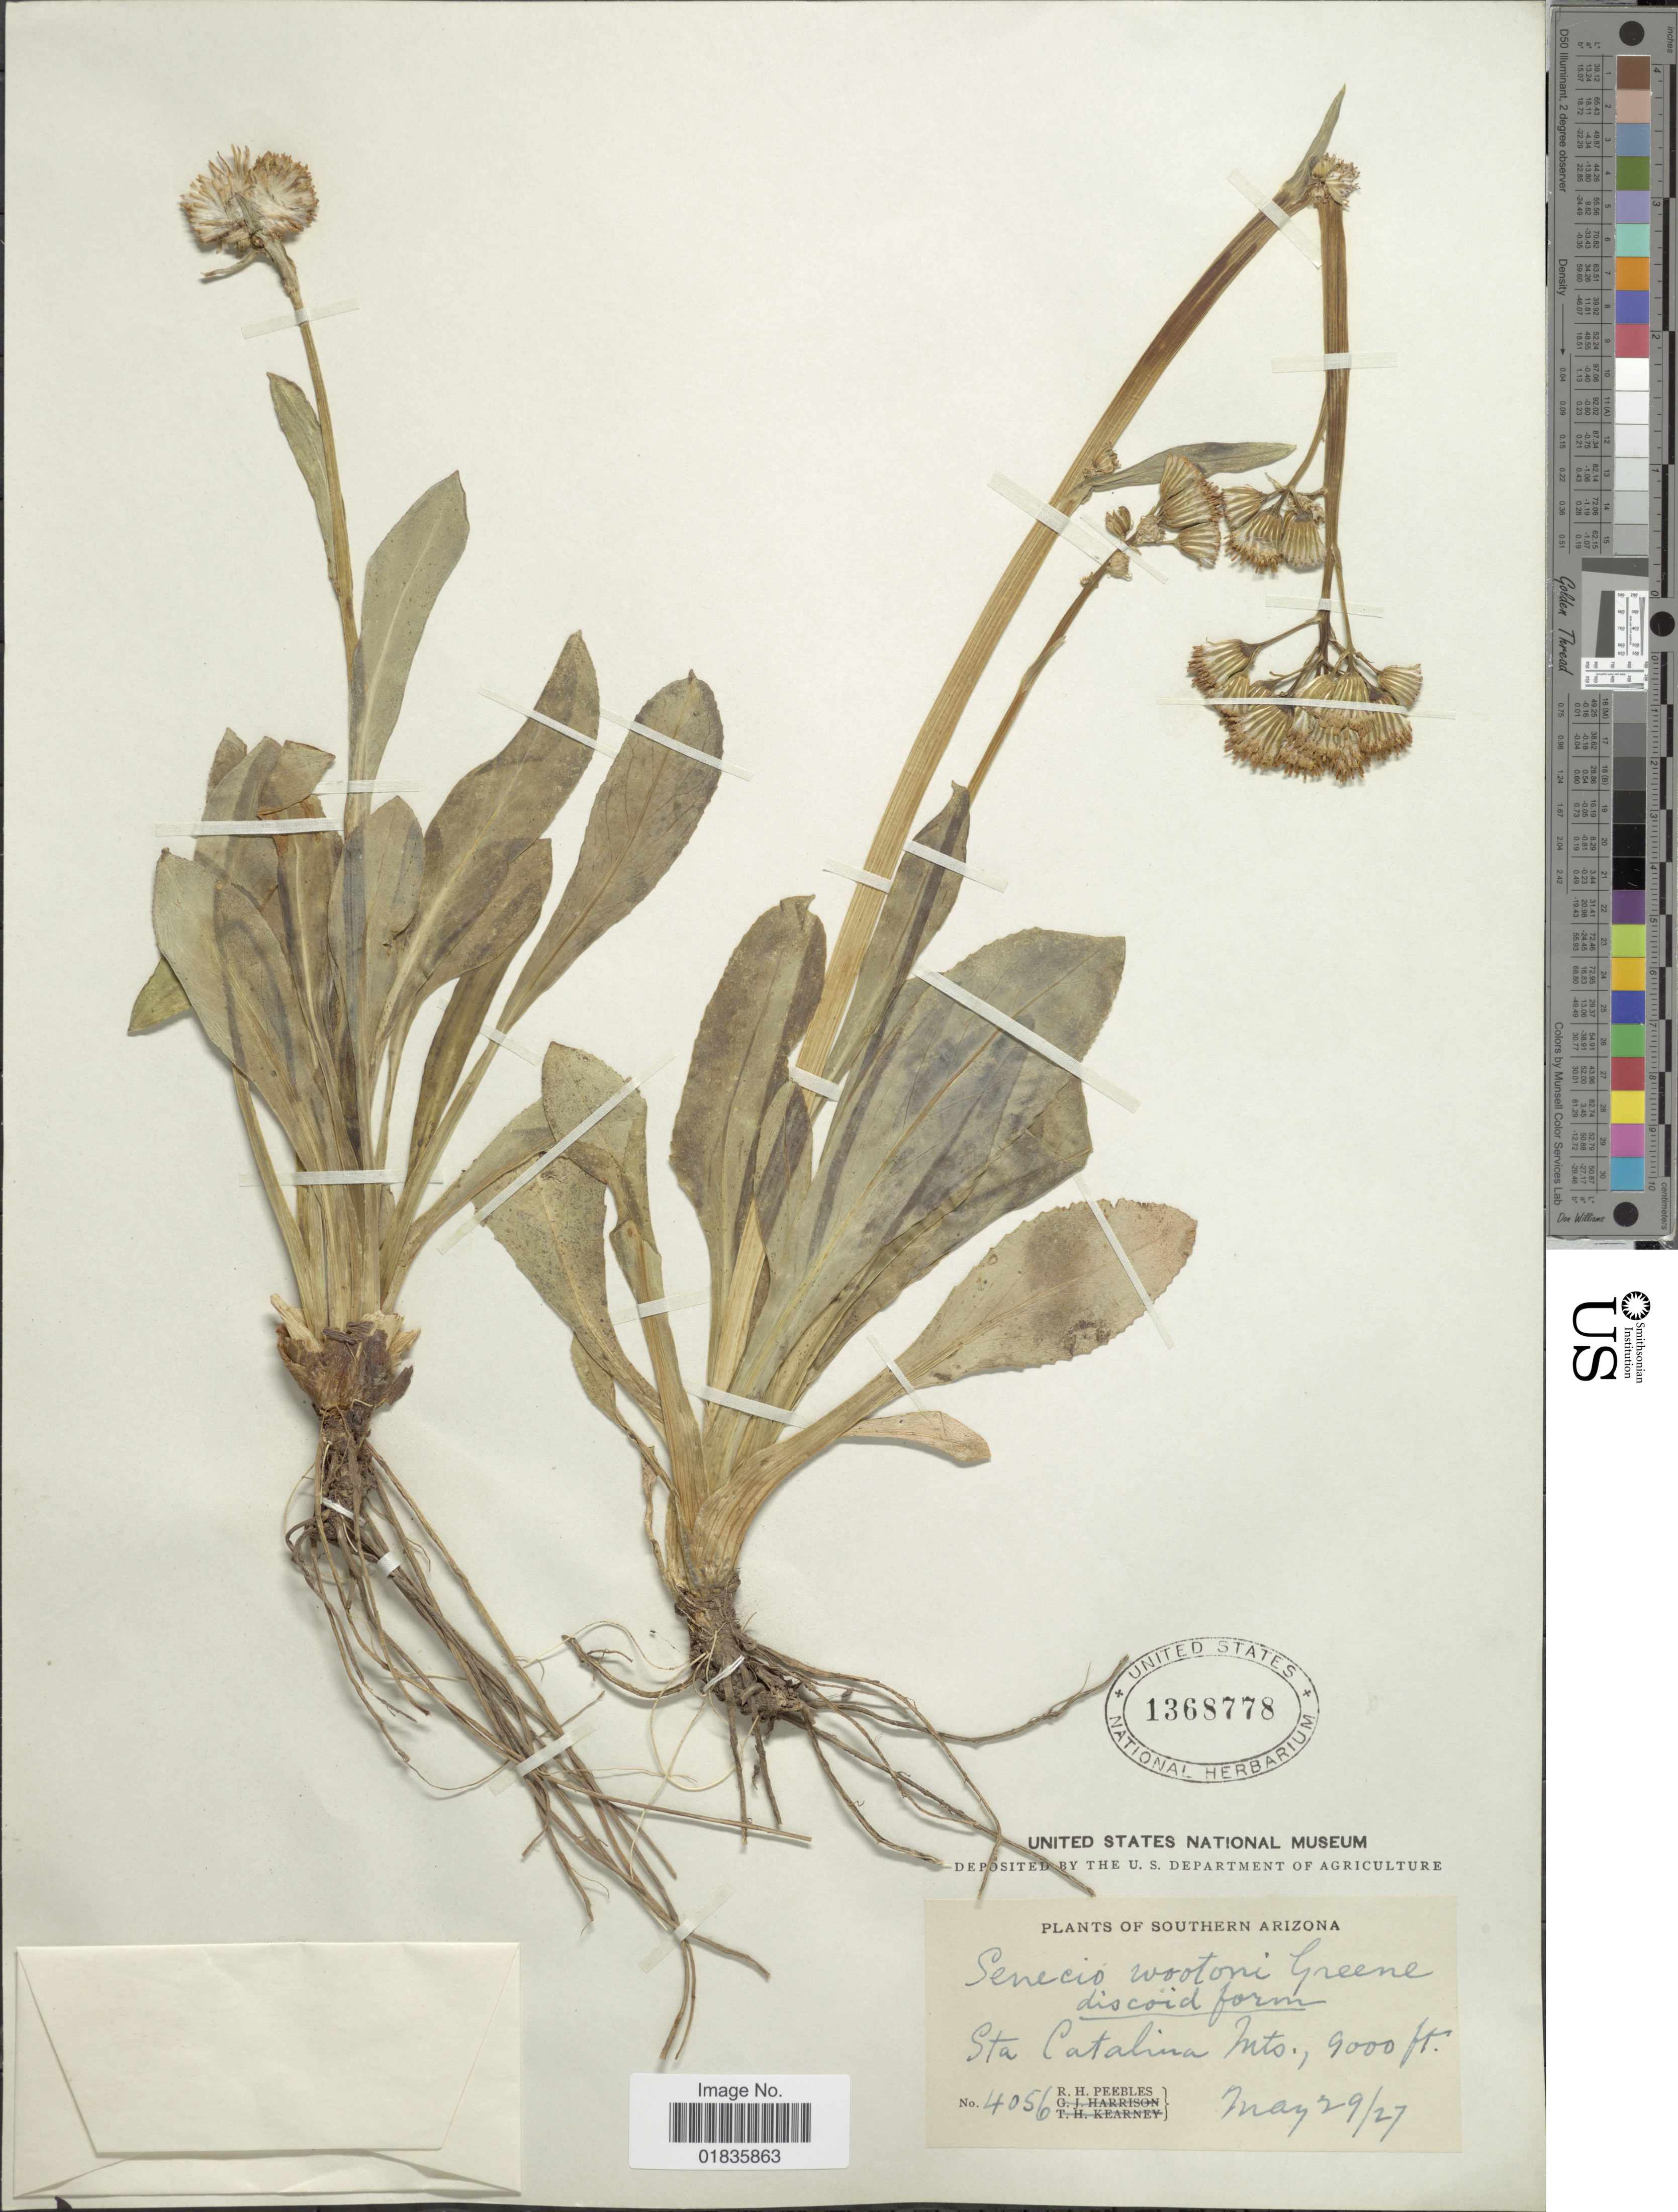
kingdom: Plantae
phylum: Tracheophyta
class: Magnoliopsida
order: Asterales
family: Asteraceae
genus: Senecio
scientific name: Senecio wootonii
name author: Greene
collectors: R. H. Peebles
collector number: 406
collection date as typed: Transcribed d/m/y: 29/5/27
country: United States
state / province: Arizona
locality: Southern Arizona, Sta Catalina Mts.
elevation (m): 2743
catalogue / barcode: US 1368776